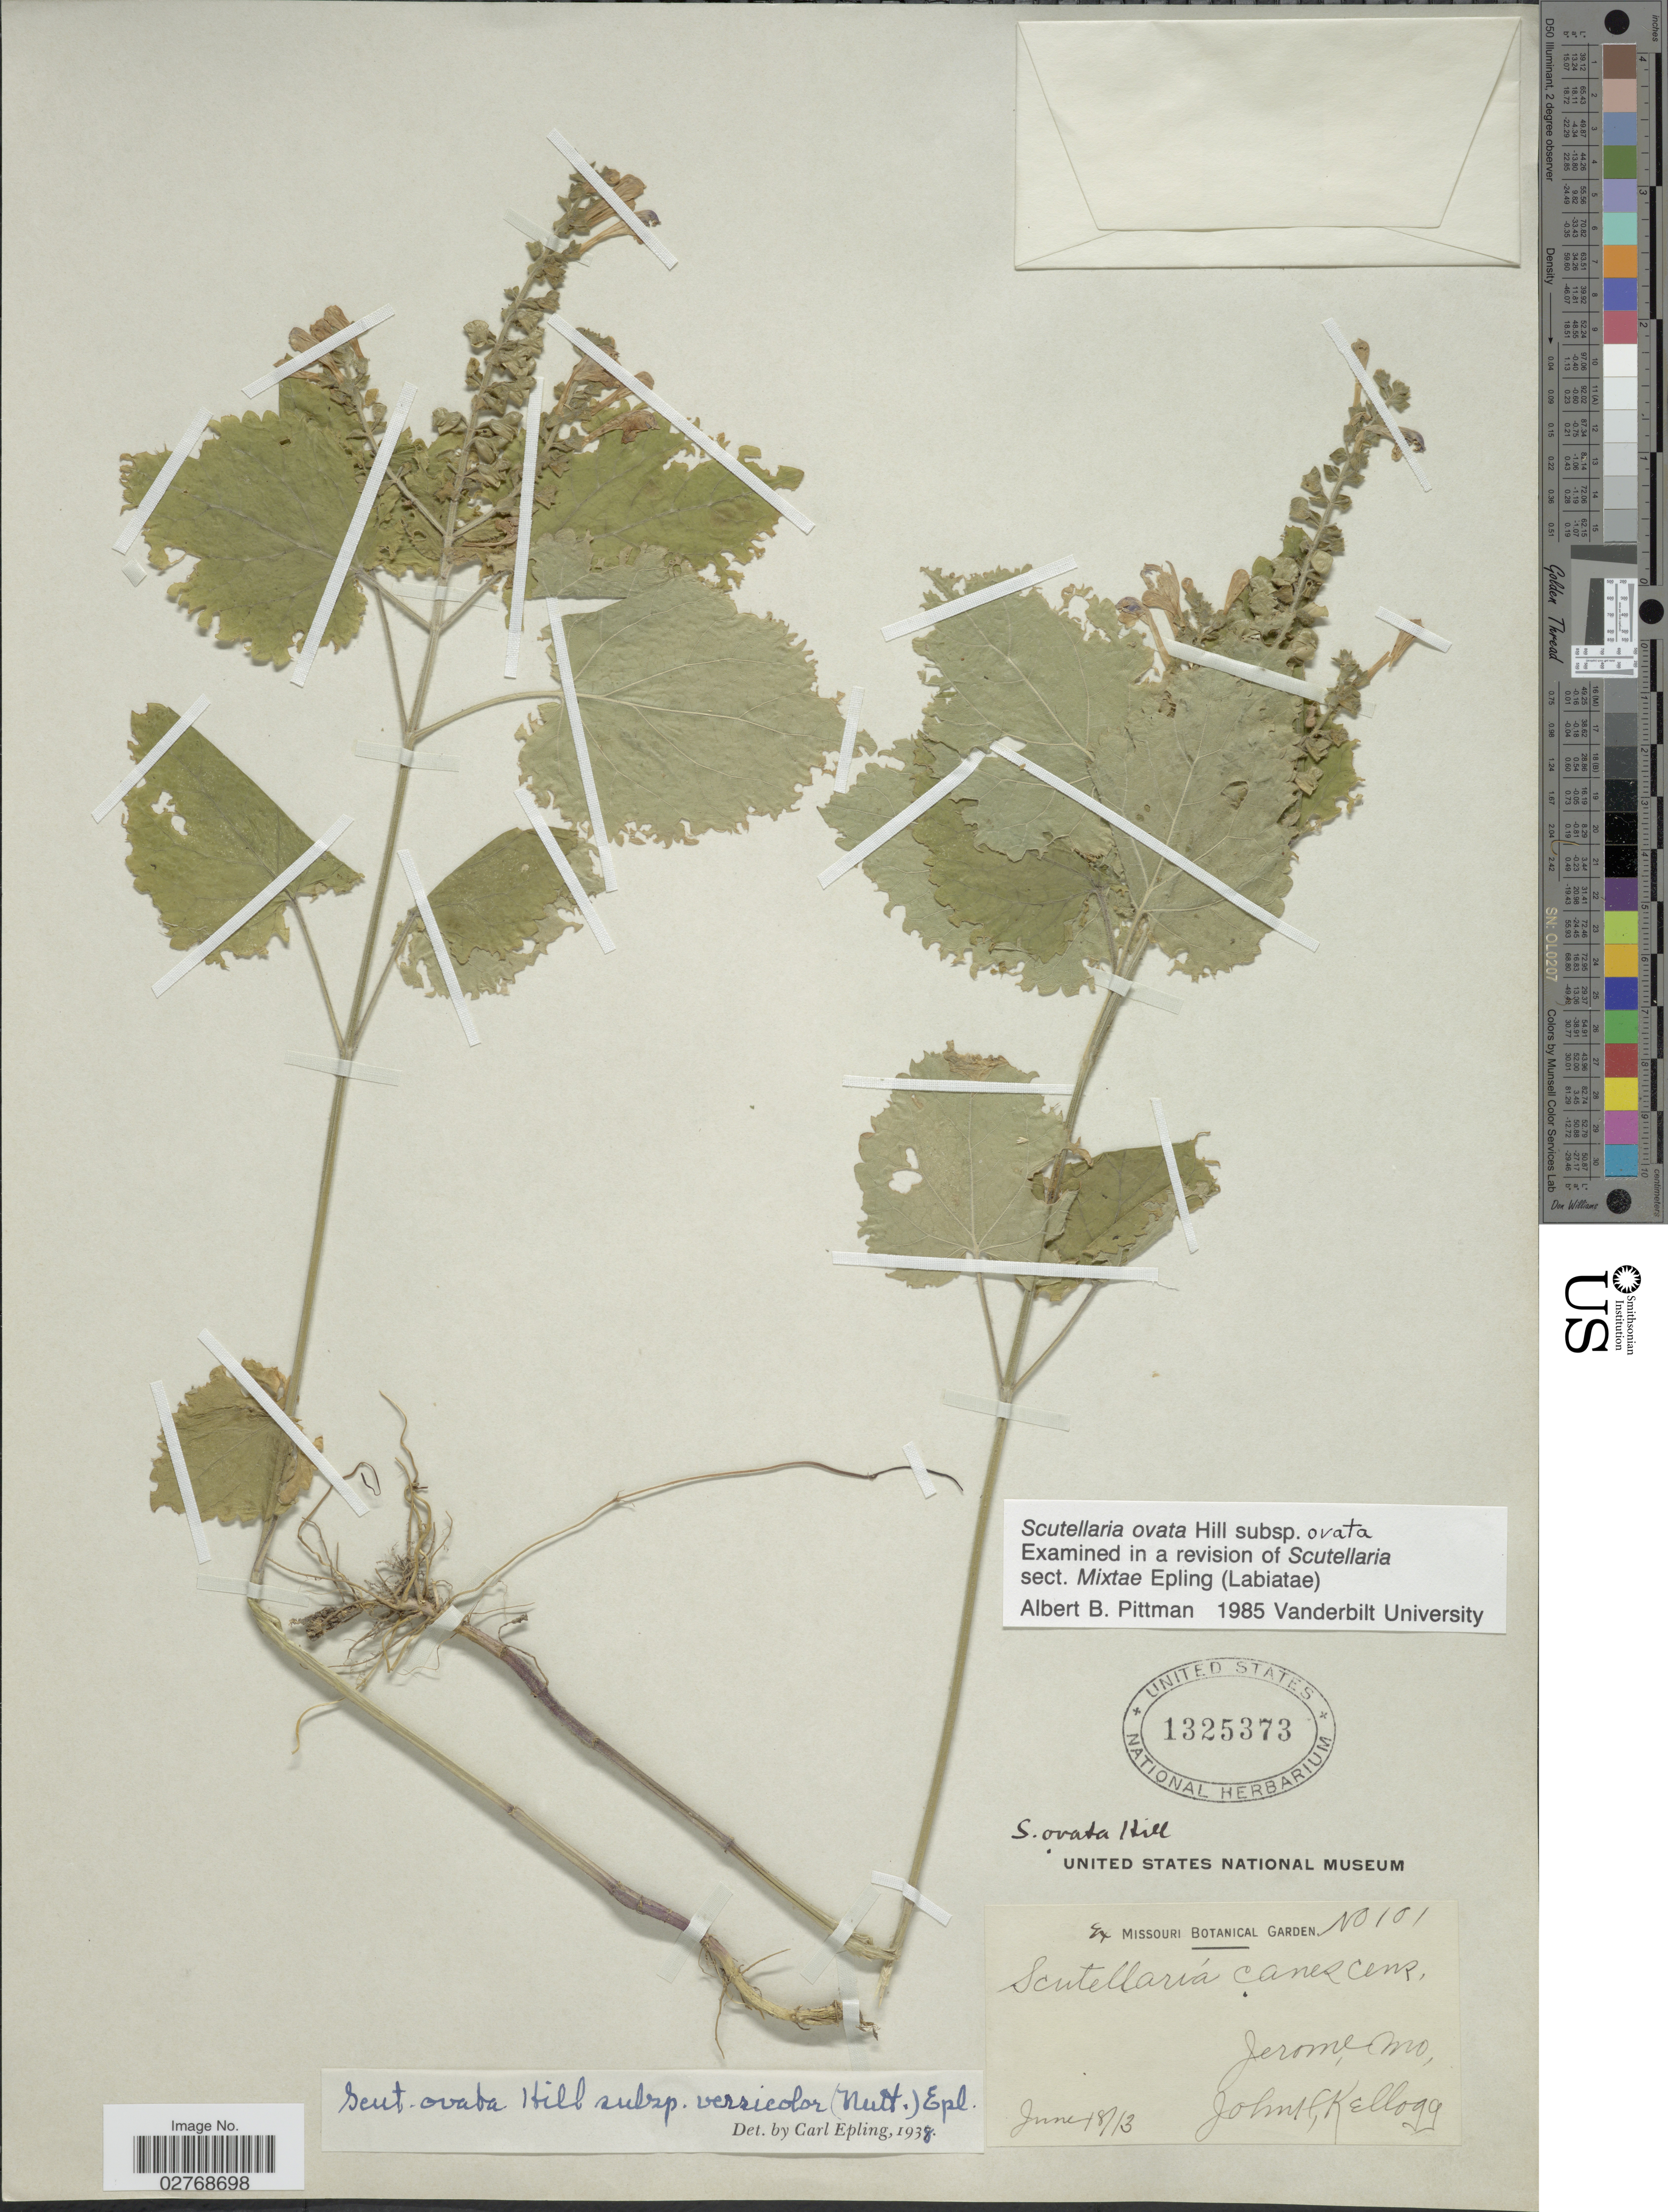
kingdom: Plantae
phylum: Tracheophyta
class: Magnoliopsida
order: Lamiales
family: Lamiaceae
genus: Scutellaria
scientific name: Scutellaria ovata subsp. versicolor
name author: (Nutt.) Epling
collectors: J. H. Kellogg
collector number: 101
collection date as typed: Transcribed d/m/y: 18/6/13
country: United States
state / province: Missouri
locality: Jerome.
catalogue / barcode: US 1325373